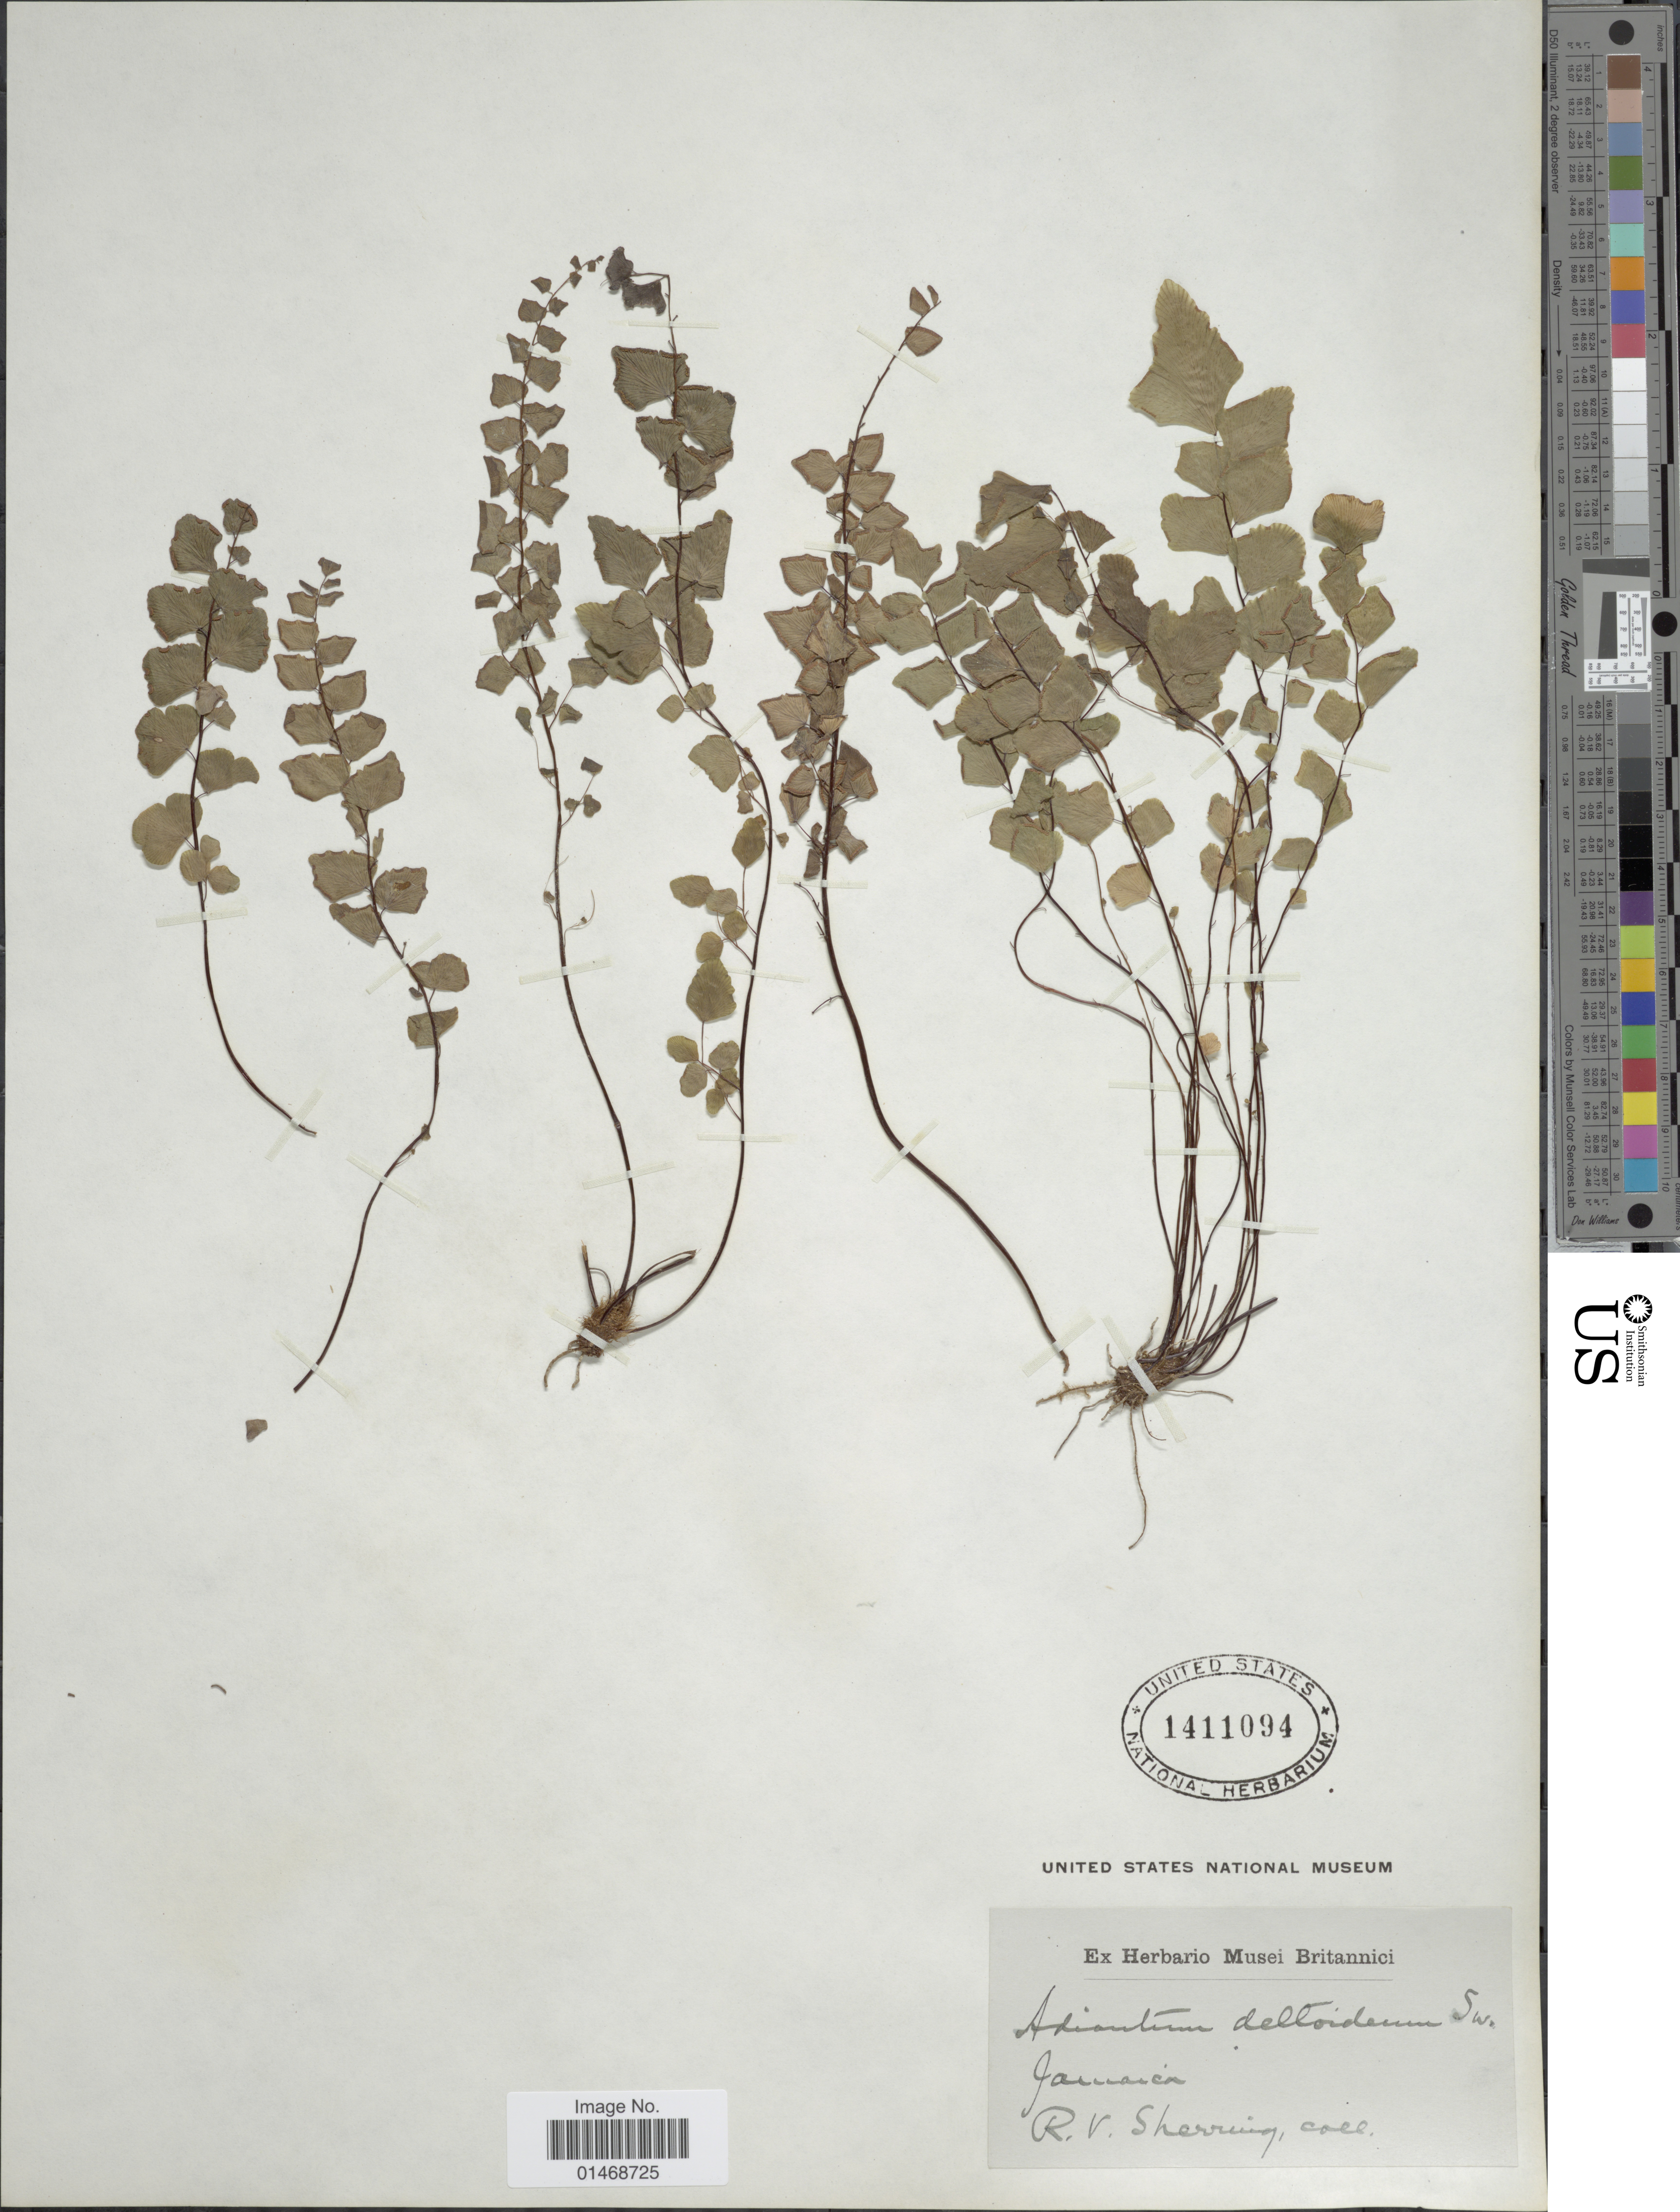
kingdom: Plantae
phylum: Tracheophyta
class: Polypodiopsida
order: Polypodiales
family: Pteridaceae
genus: Adiantum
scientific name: Adiantum deltoideum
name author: Sw.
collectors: R. Sherring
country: Jamaica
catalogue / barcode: US 1411094